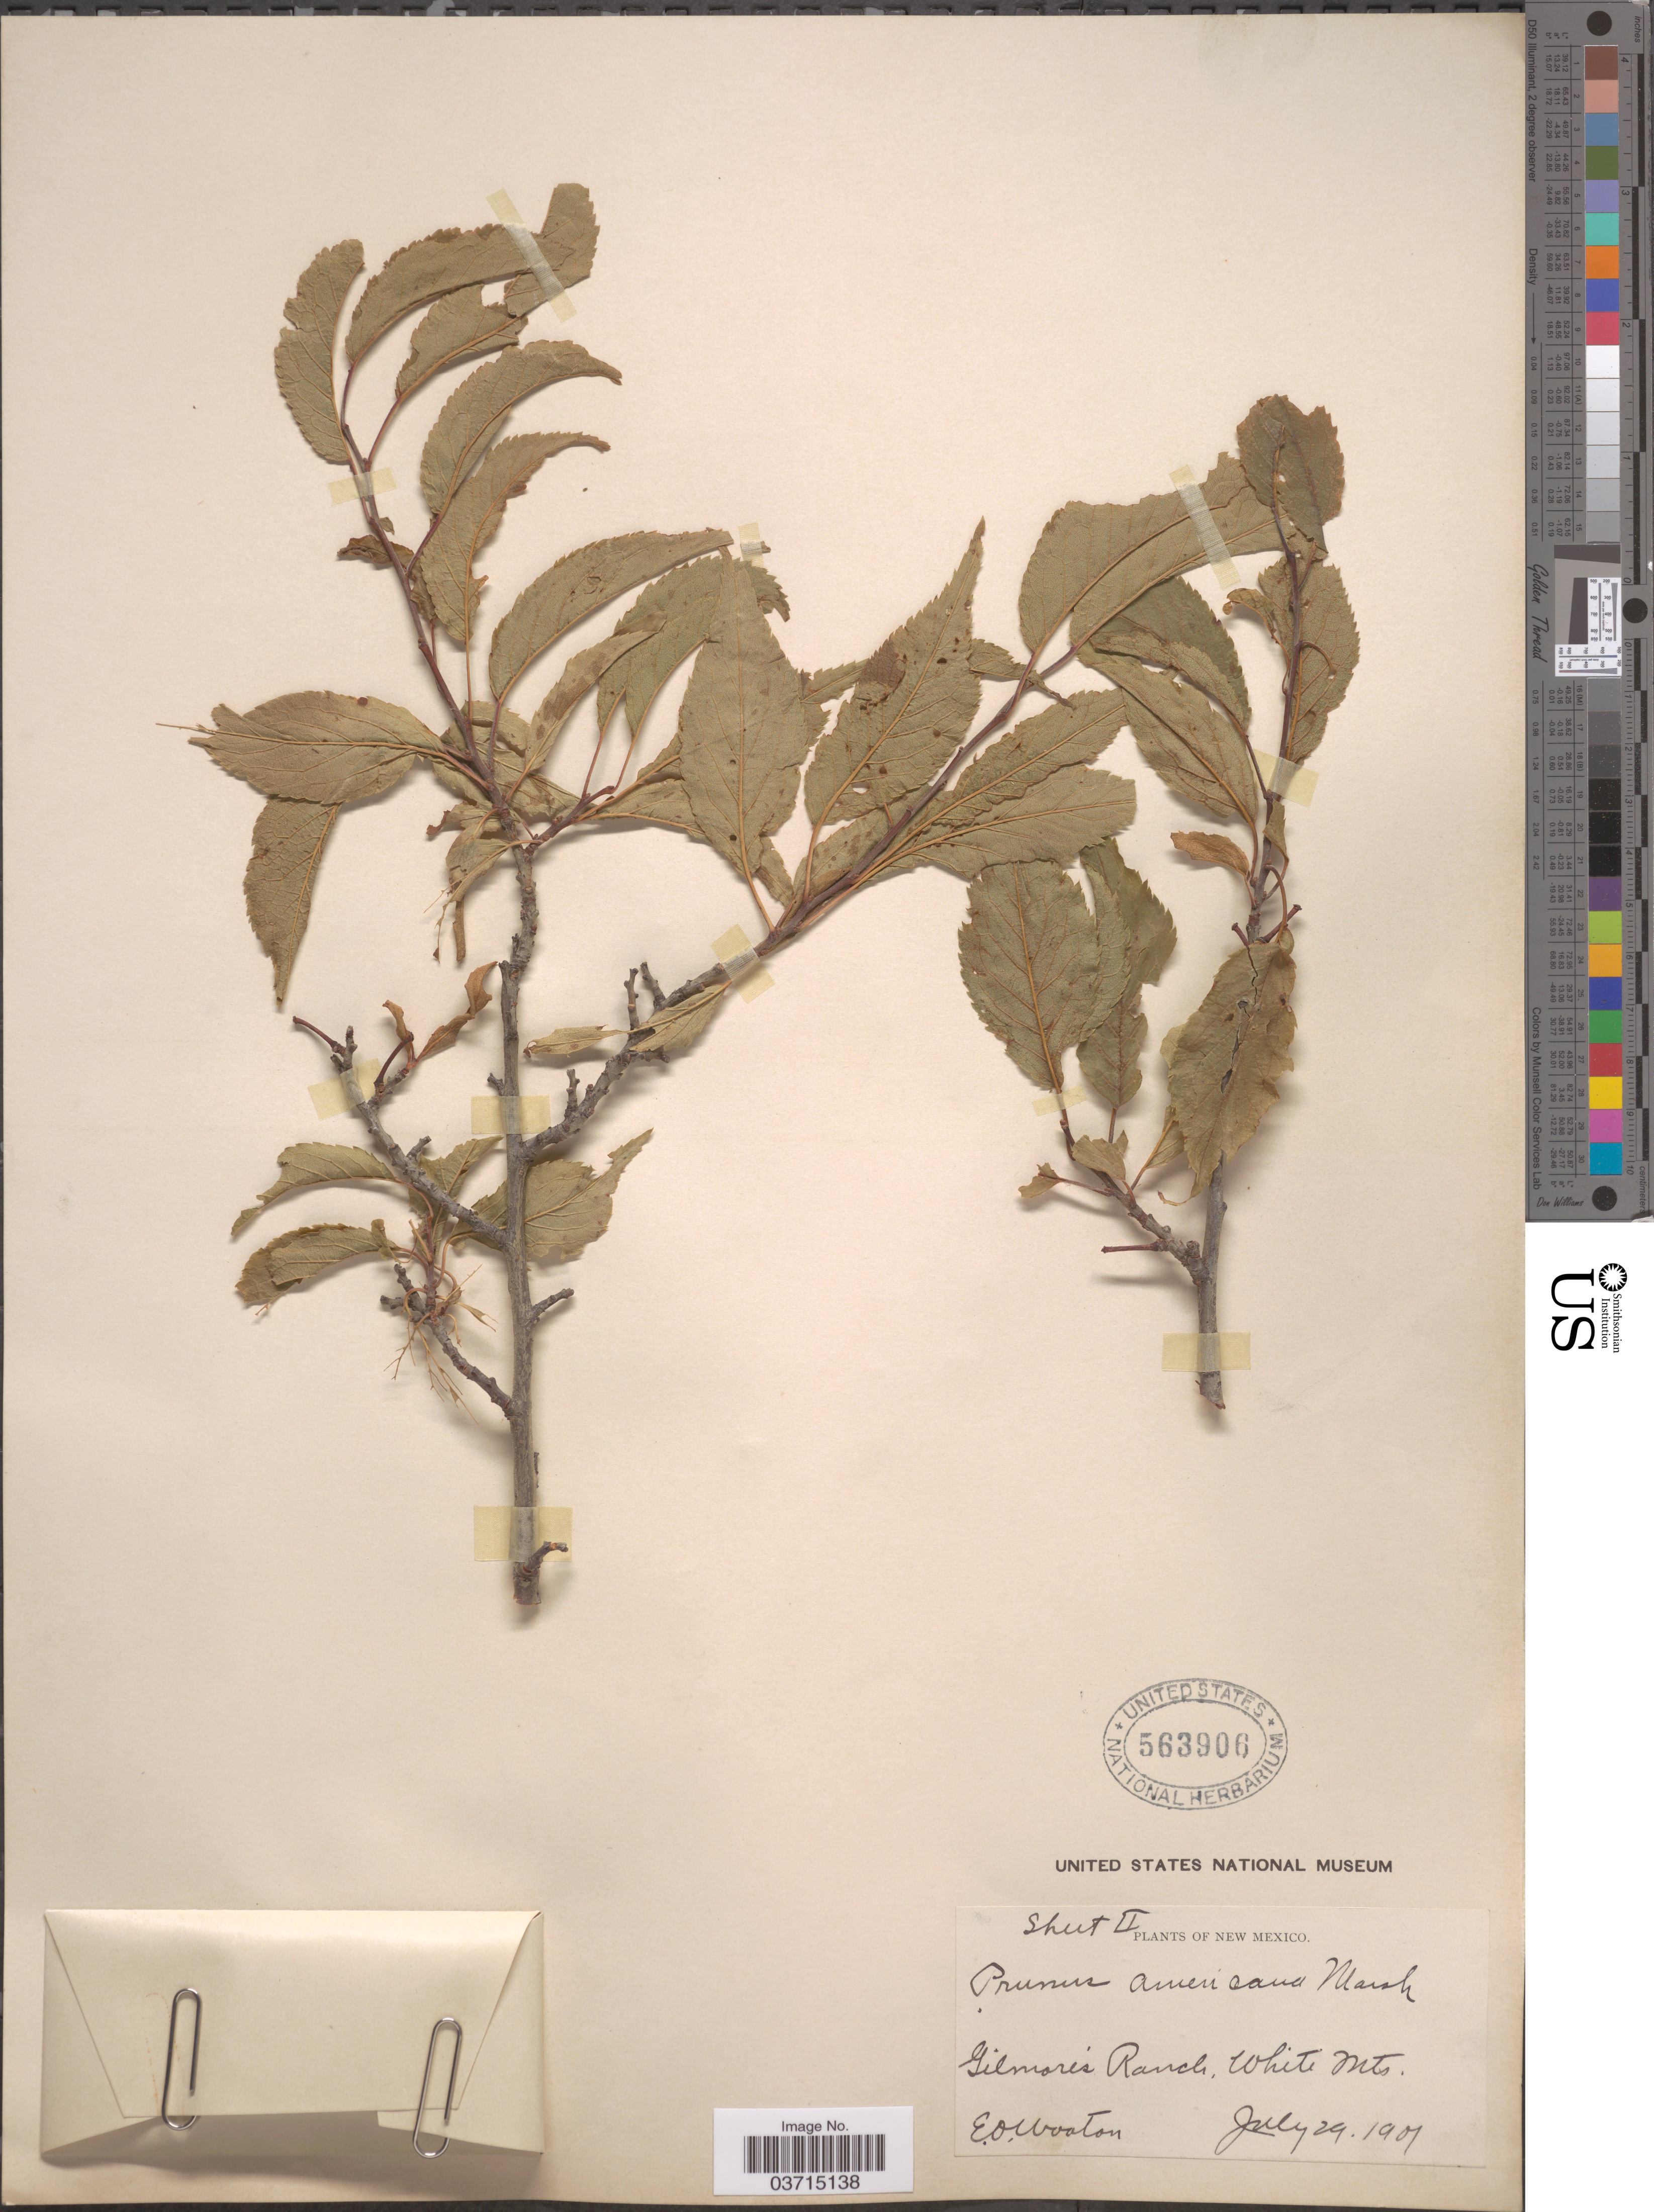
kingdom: Plantae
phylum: Tracheophyta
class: Magnoliopsida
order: Rosales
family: Rosaceae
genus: Prunus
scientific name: Prunus americana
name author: Marshall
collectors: E. O. Wooton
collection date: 1901-07-29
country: United States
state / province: New Mexico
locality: Gilmore's Ranch, White Mts.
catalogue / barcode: US 563906